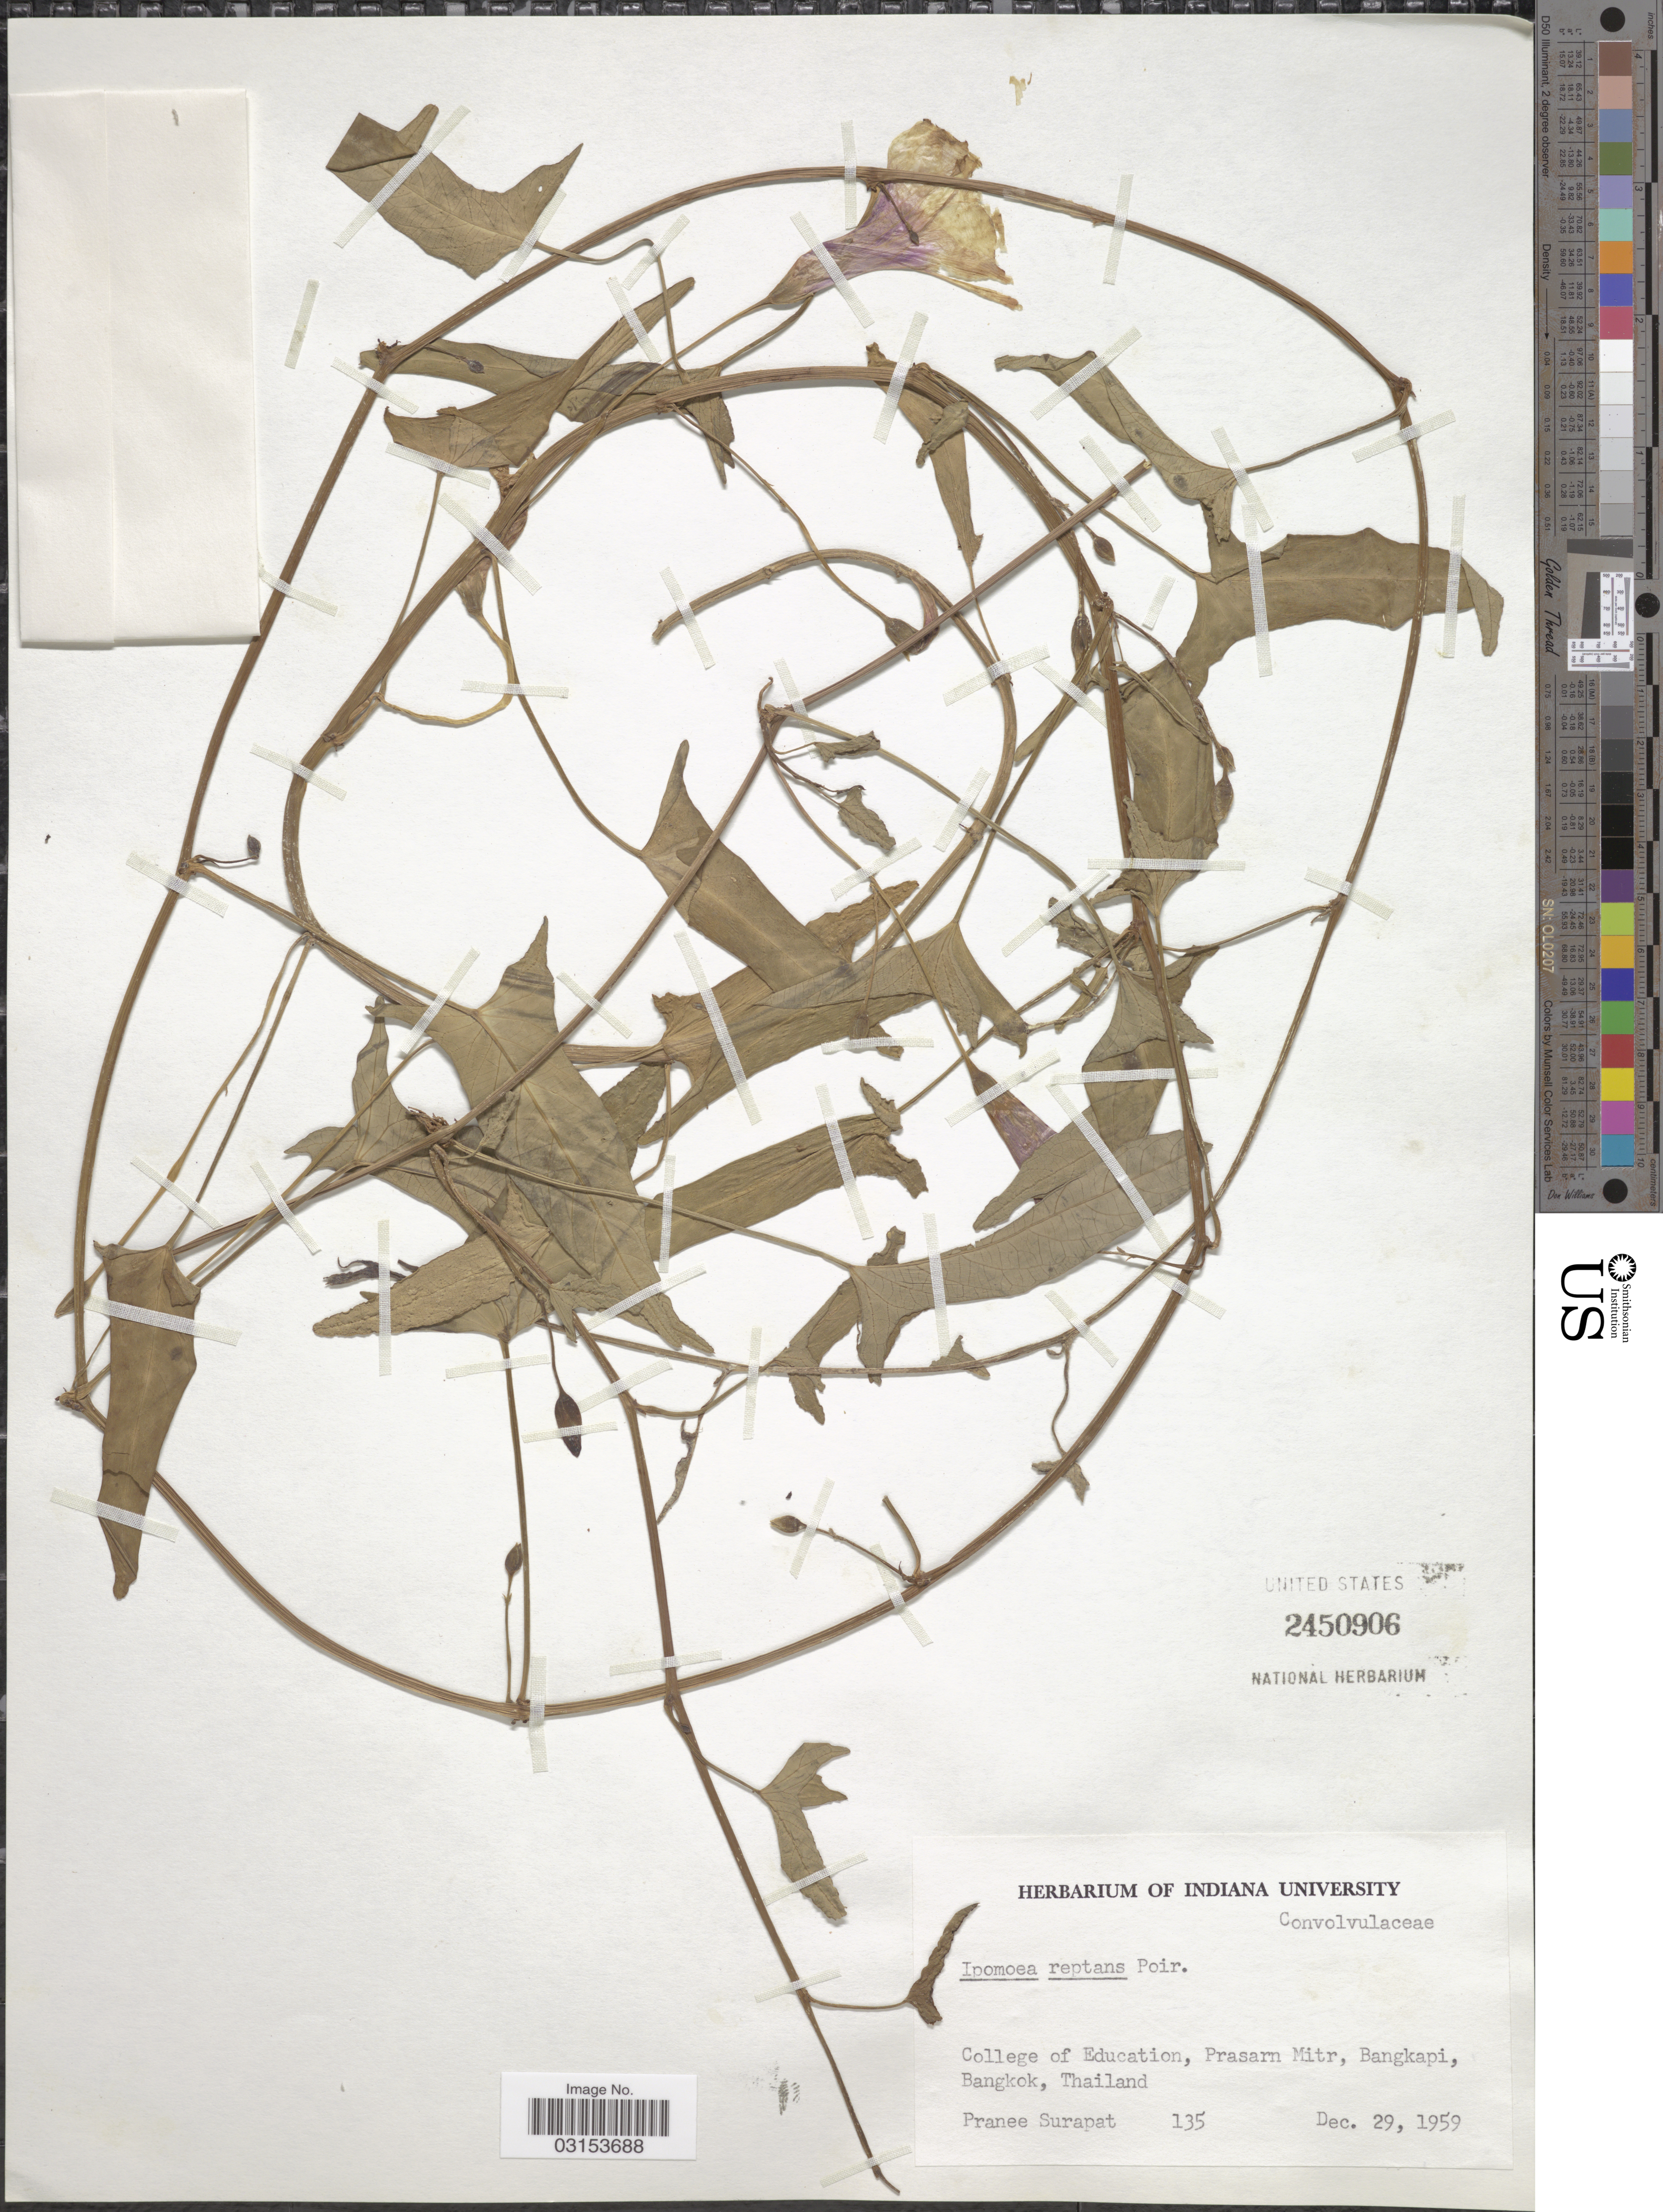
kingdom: Plantae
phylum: Tracheophyta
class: Magnoliopsida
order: Solanales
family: Convolvulaceae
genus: Ipomoea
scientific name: Ipomoea aquatica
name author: Forssk.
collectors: P. Surapat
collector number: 135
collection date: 1959-12-29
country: Thailand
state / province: Bangkok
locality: College of Education, Prasarn Mitr, Bangkapi.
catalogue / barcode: US 2450906